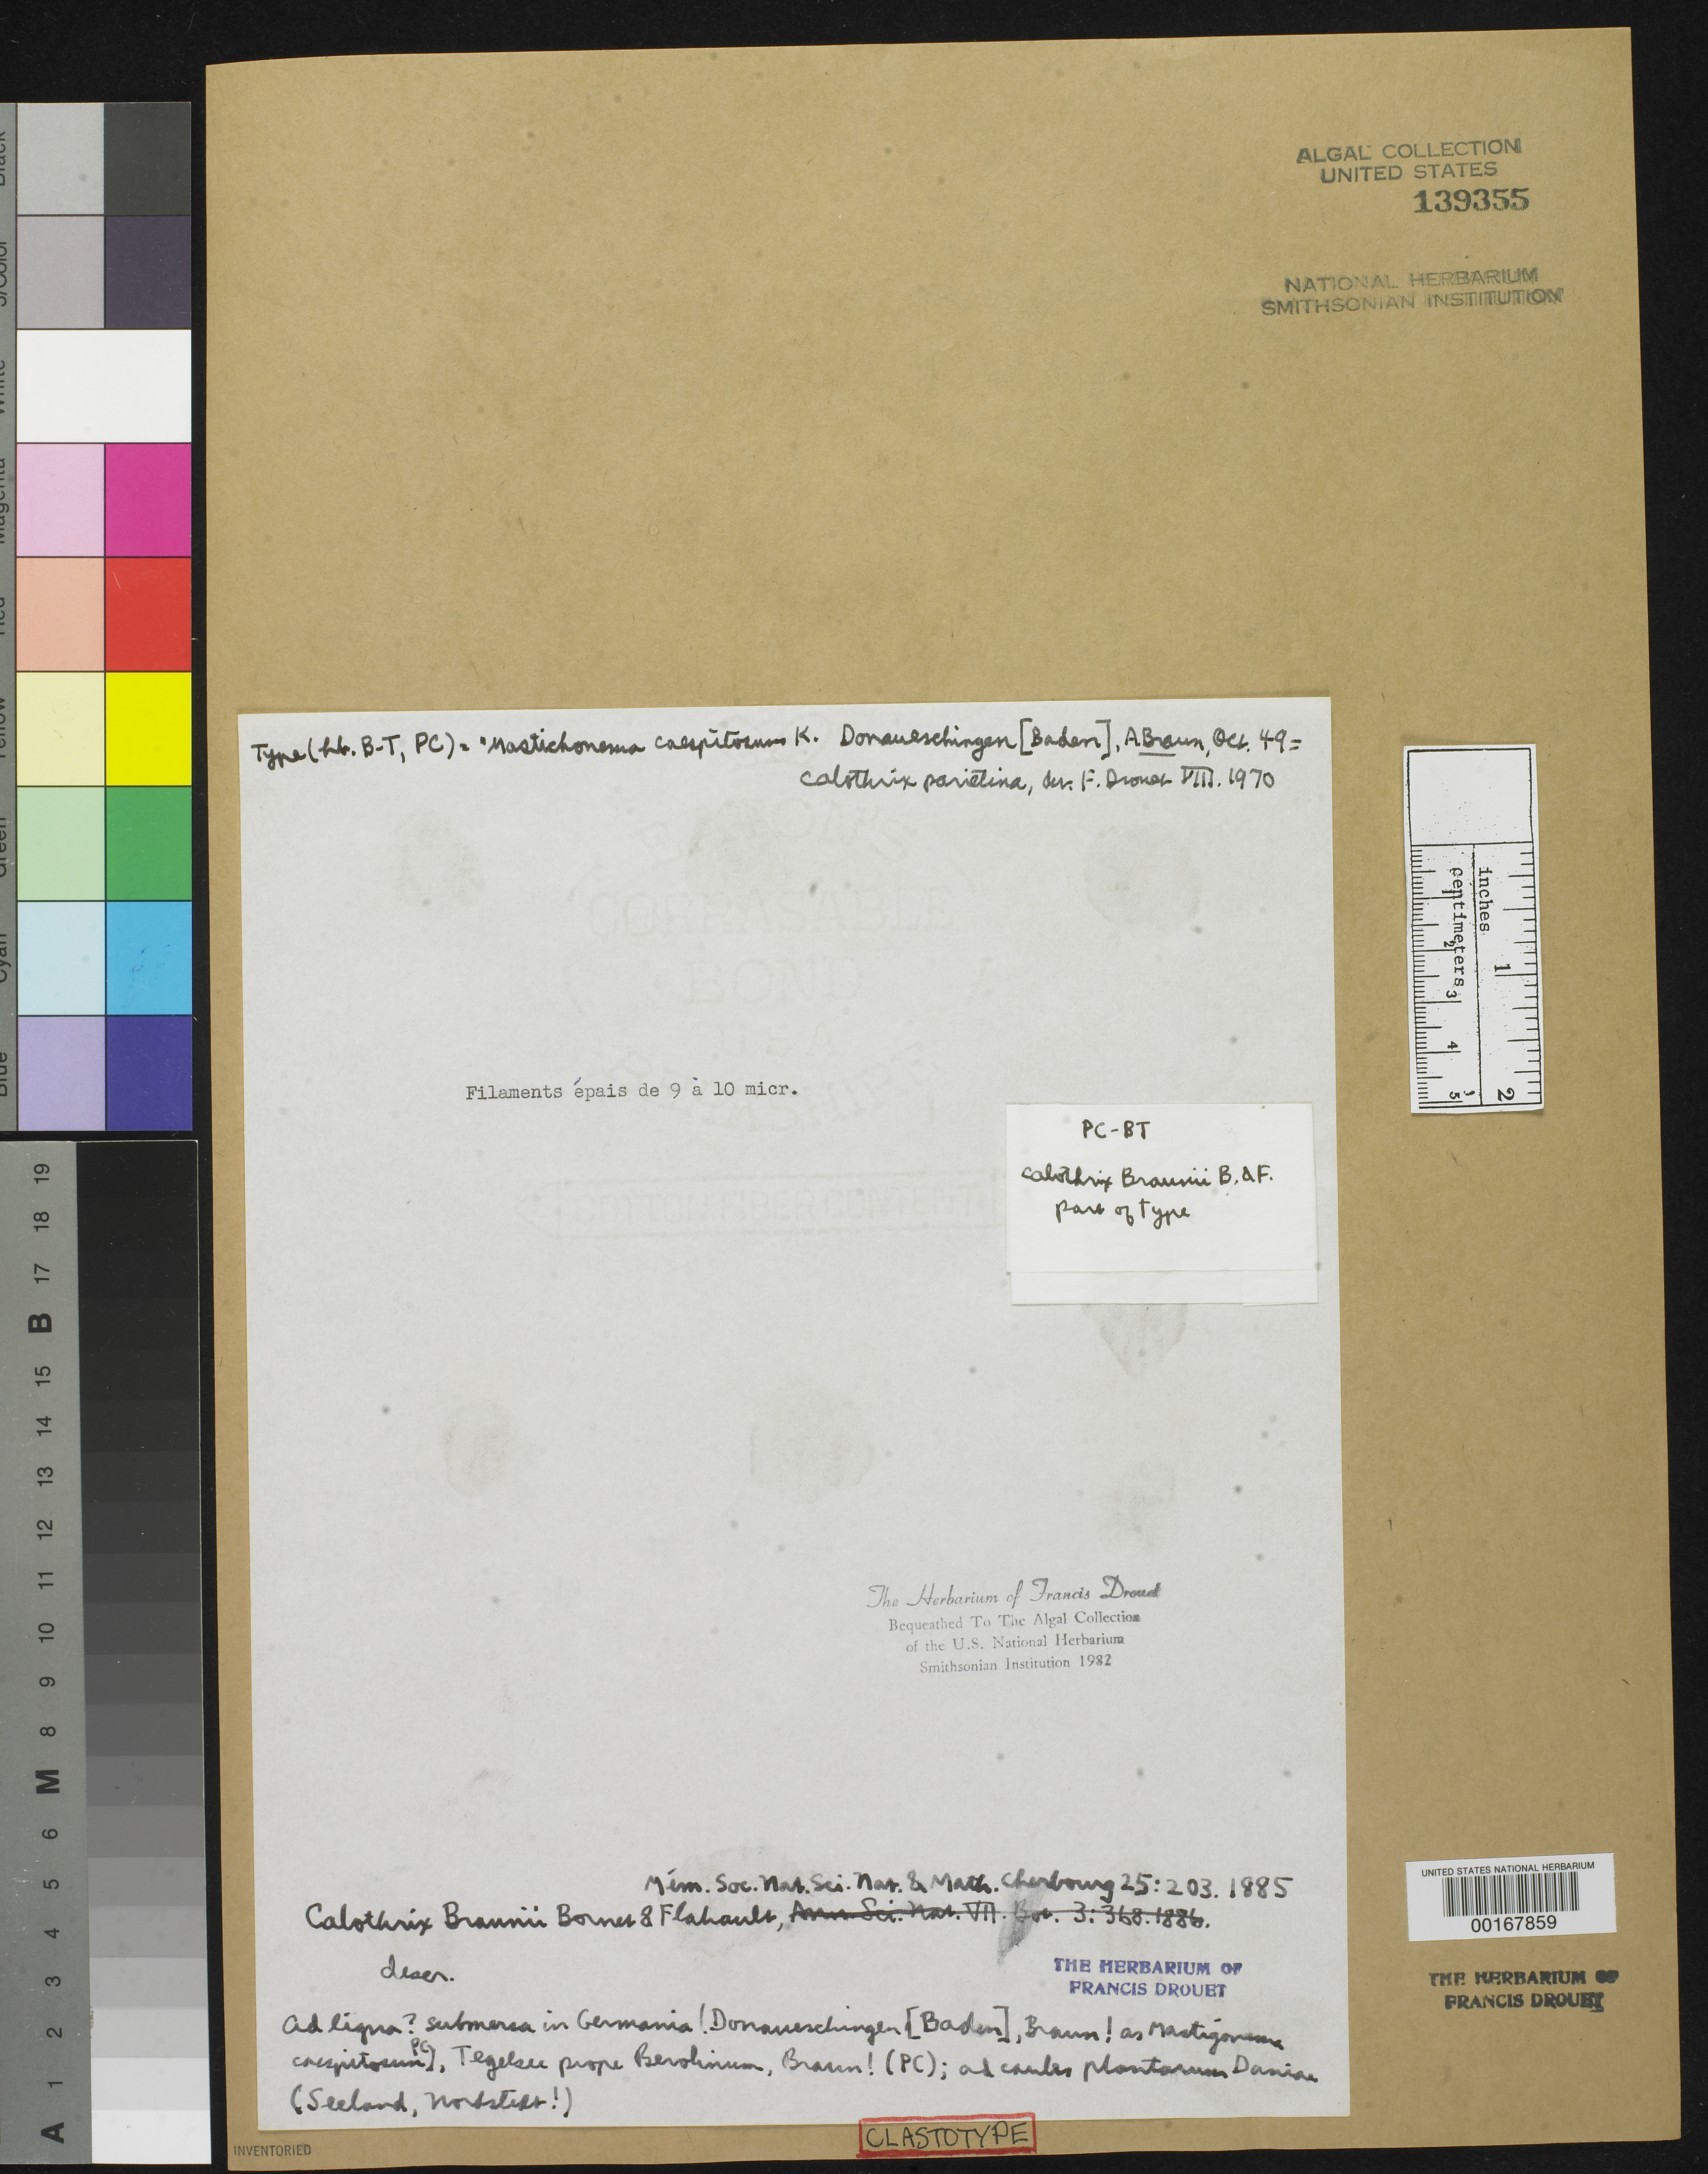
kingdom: Bacteria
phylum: Cyanobacteria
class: Cyanobacteriia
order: Cyanobacteriales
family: Rivulariaceae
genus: Calothrix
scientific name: Calothrix braunii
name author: Bornet & Flahault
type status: Clastotype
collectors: A. Braun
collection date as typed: Oct 1849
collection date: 1849-10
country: Germany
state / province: Baden-Wurttemberg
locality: Donaueschinger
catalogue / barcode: US 139355